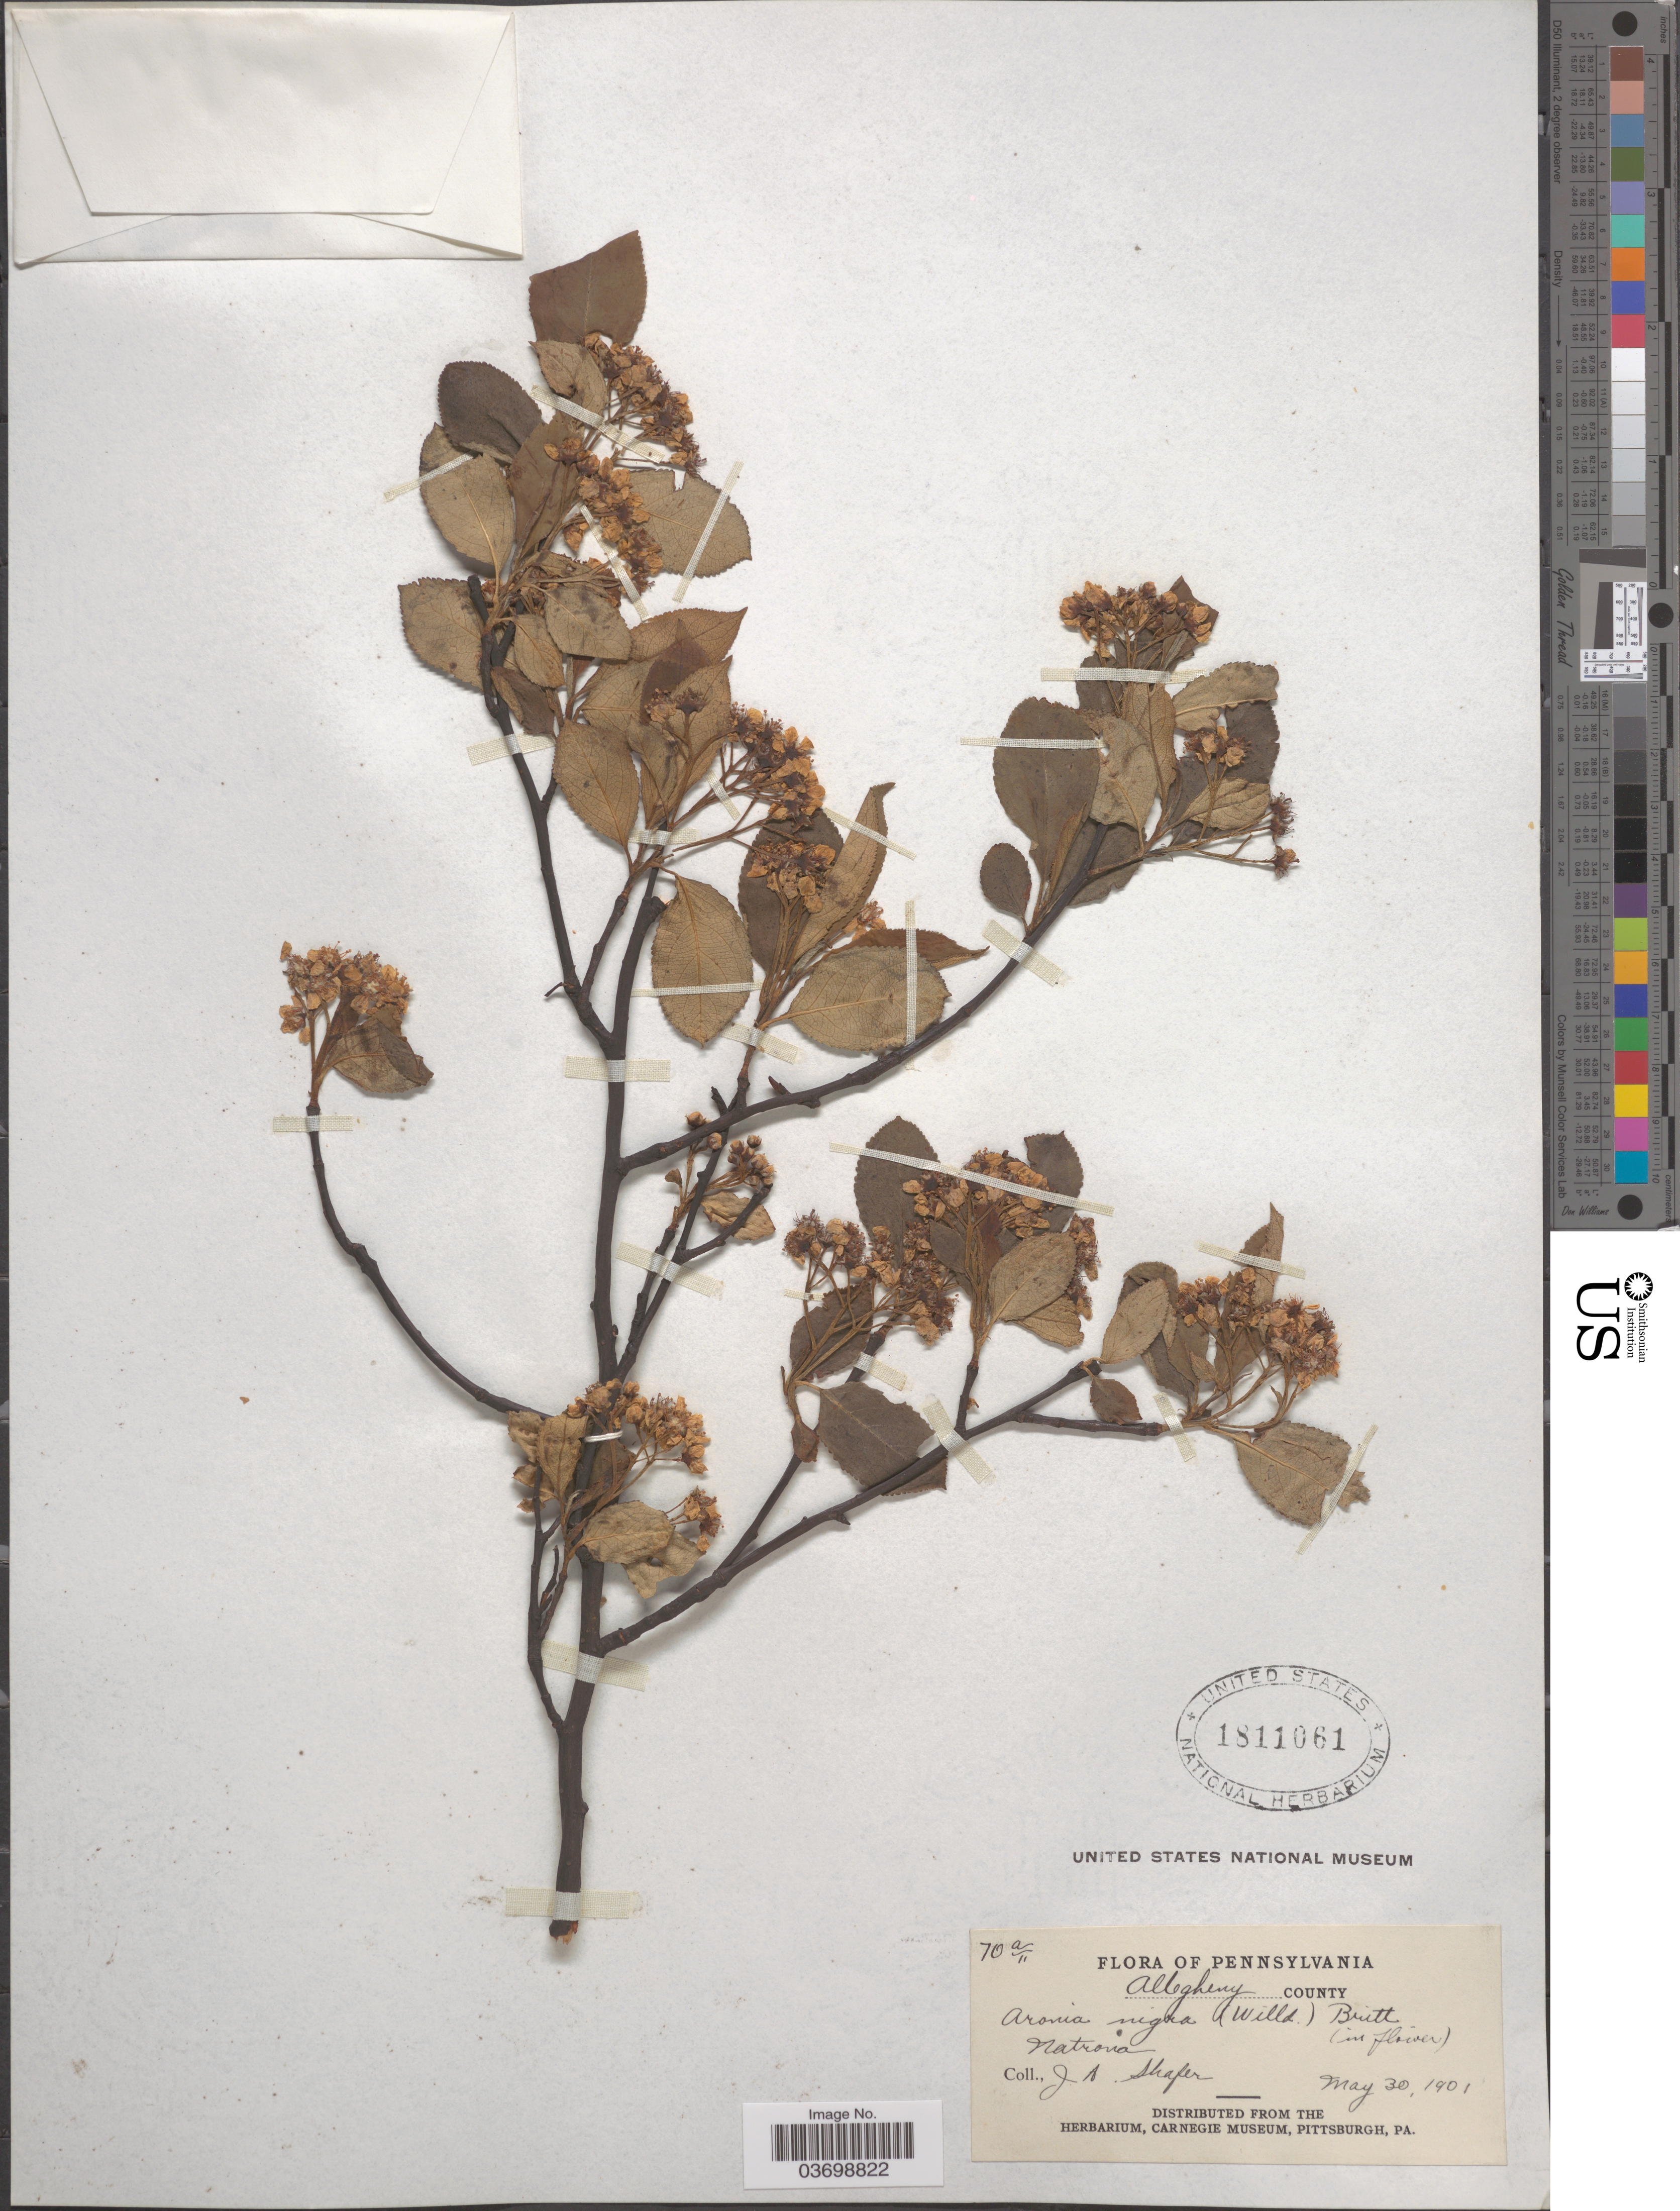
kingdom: Plantae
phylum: Tracheophyta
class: Magnoliopsida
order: Rosales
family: Rosaceae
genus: Aronia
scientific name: Aronia melanocarpa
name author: (Michx.) Elliott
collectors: J. A. Shafer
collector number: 70a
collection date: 1901-05-30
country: United States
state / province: Pennsylvania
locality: Allegheny County. Natrona [unsure placement]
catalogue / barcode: US 1811061